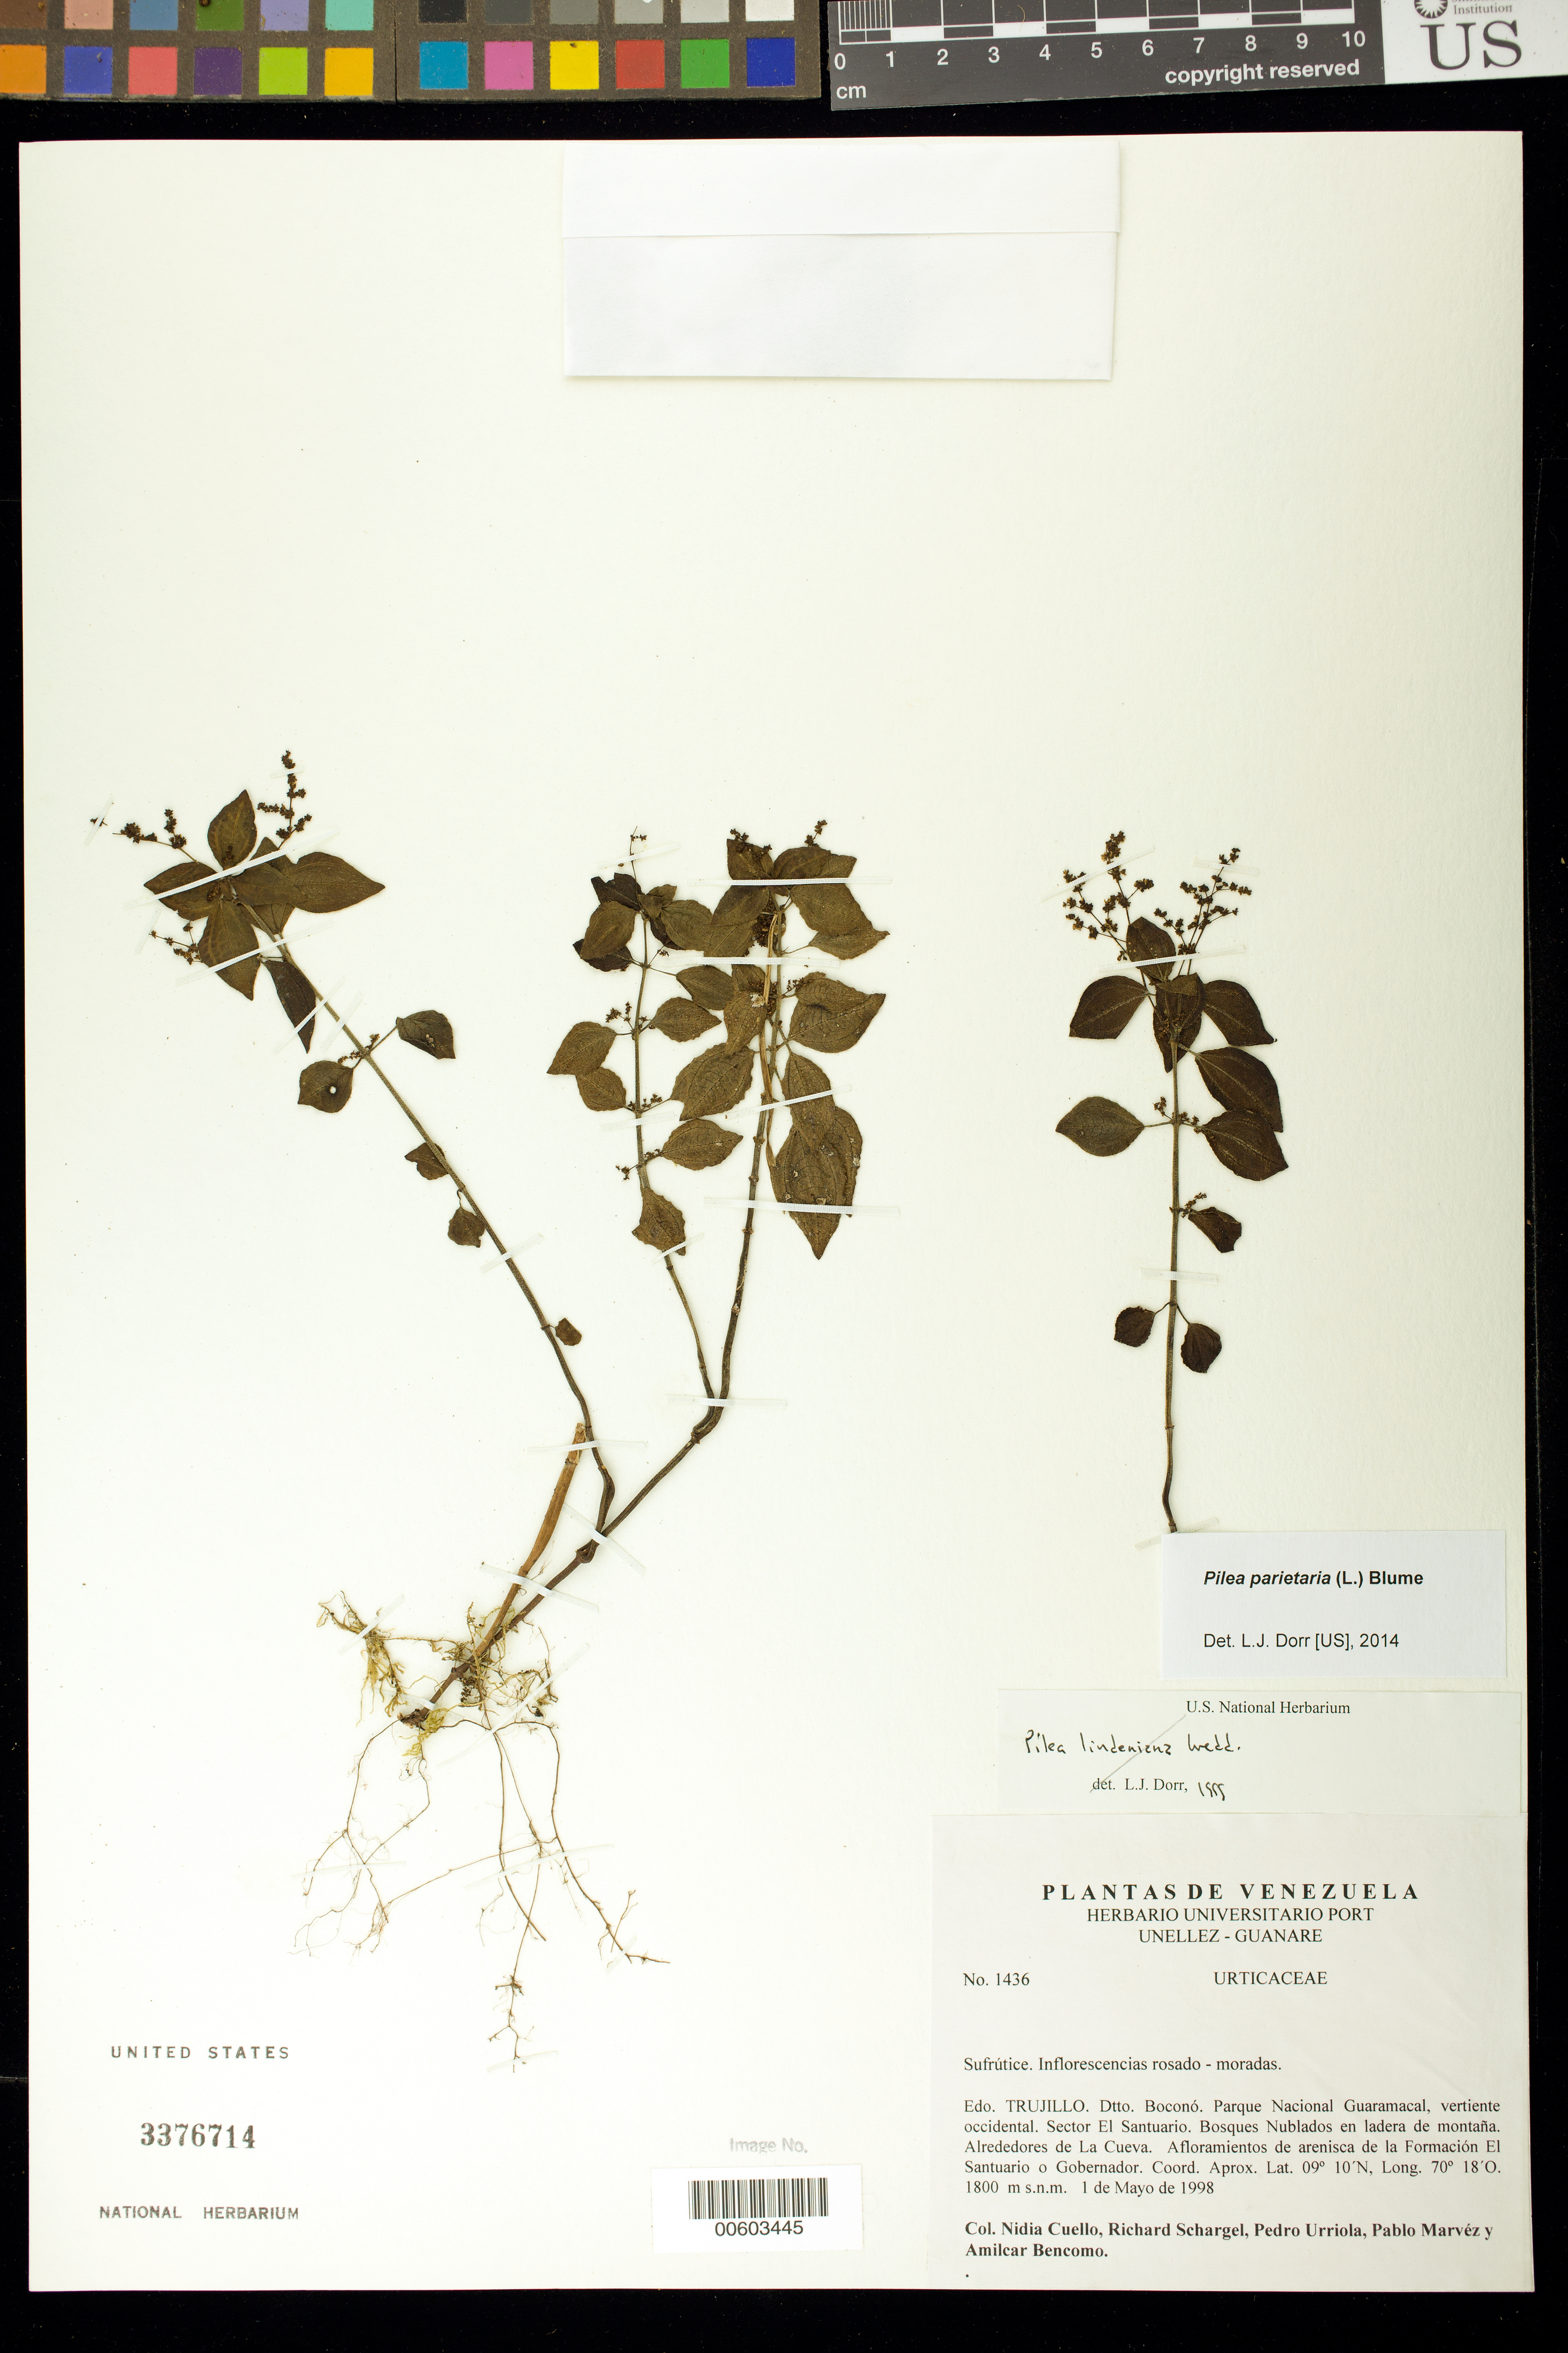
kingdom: Plantae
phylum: Tracheophyta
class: Magnoliopsida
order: Rosales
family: Urticaceae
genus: Pilea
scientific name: Pilea parietaria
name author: (L.) Blume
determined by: Dorr, L. J., (BOT), Smithsonian Institution - National Museum of Natural History (UNITED STATES)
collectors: N. L. Cuello, R. Schargel, P. Urriola, P. Marvéz & A. Bencomo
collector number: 1436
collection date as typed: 01 May 1998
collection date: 1998-05-01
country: Venezuela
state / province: Trujillo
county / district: Boconó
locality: Parque Nacional Guaramacal, vertiente occidental. Sector El Santuario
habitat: Bosques Nublados en ladera de montaña, afloramientos de arenisca de la Farmación El Santuario o Gobernador.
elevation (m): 1800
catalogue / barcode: US 3376714